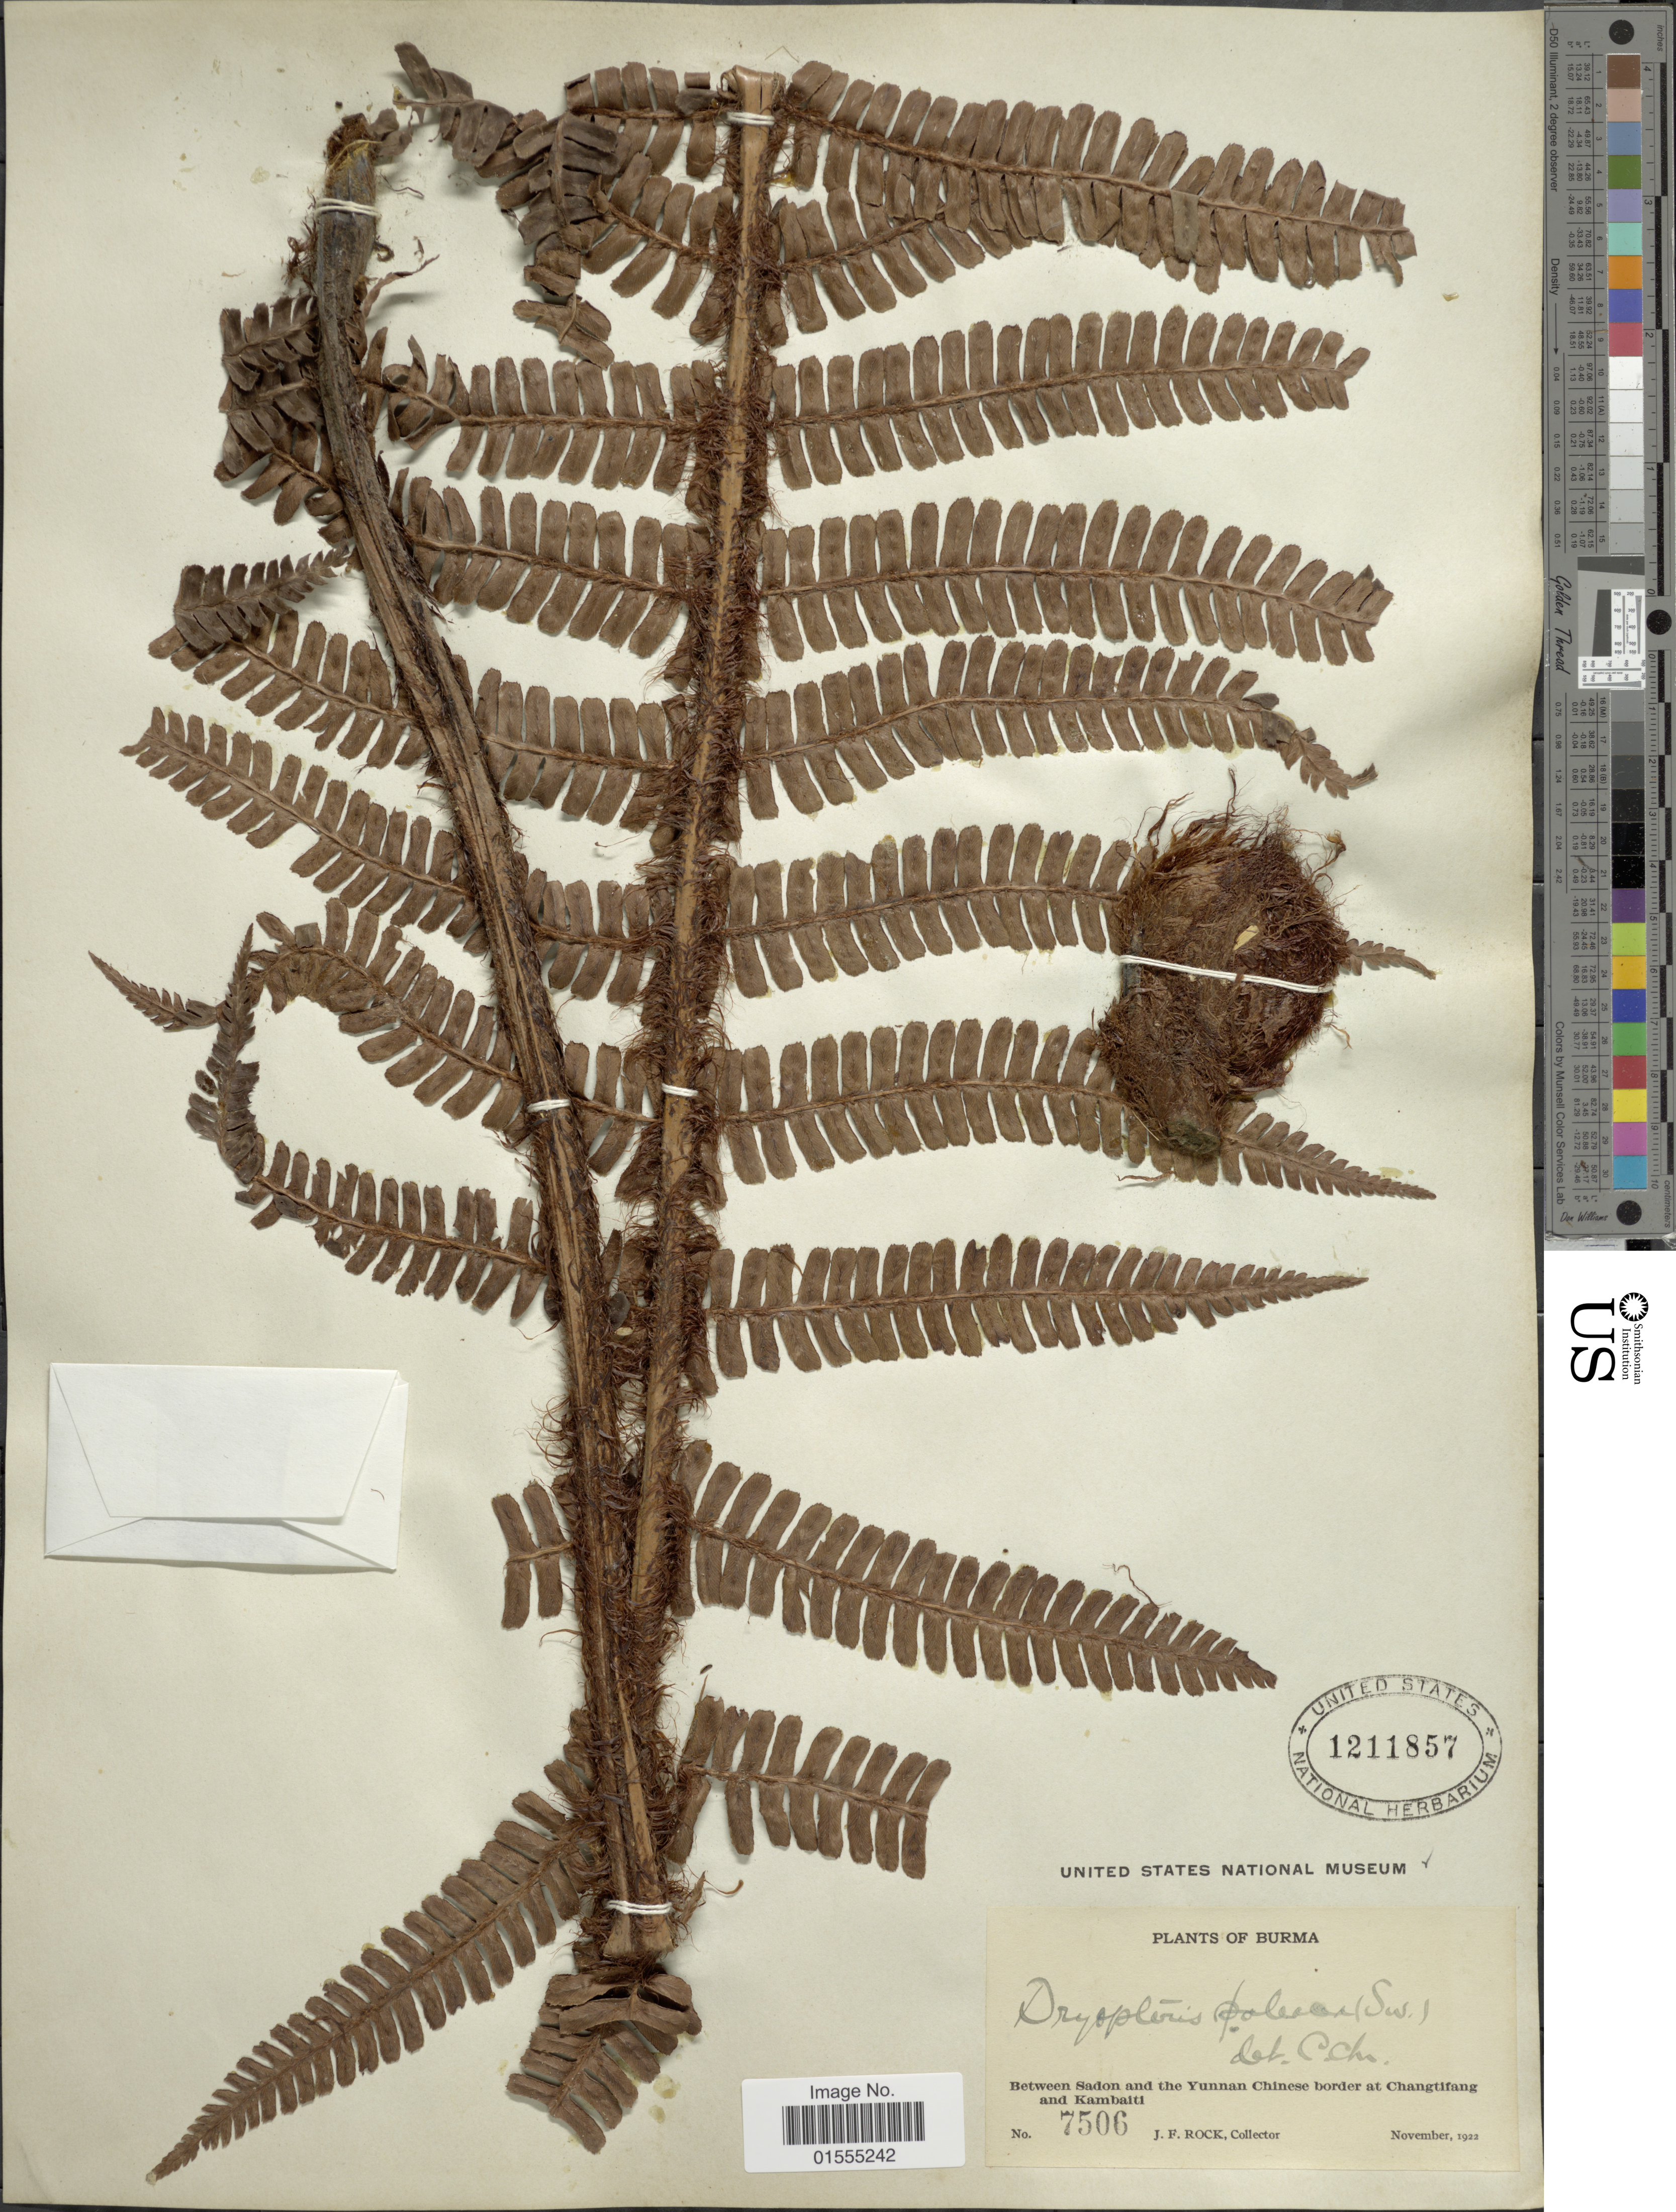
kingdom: Plantae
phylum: Tracheophyta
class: Polypodiopsida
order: Polypodiales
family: Dryopteridaceae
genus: Dryopteris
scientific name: Dryopteris wallichiana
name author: (Spreng.) Hyl.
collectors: J. Rock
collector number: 7506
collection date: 1922-11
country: Myanmar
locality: Burma, Between Sadon and the Yunnan border at Chngtifang and Kambaiti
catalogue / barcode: US 1211857